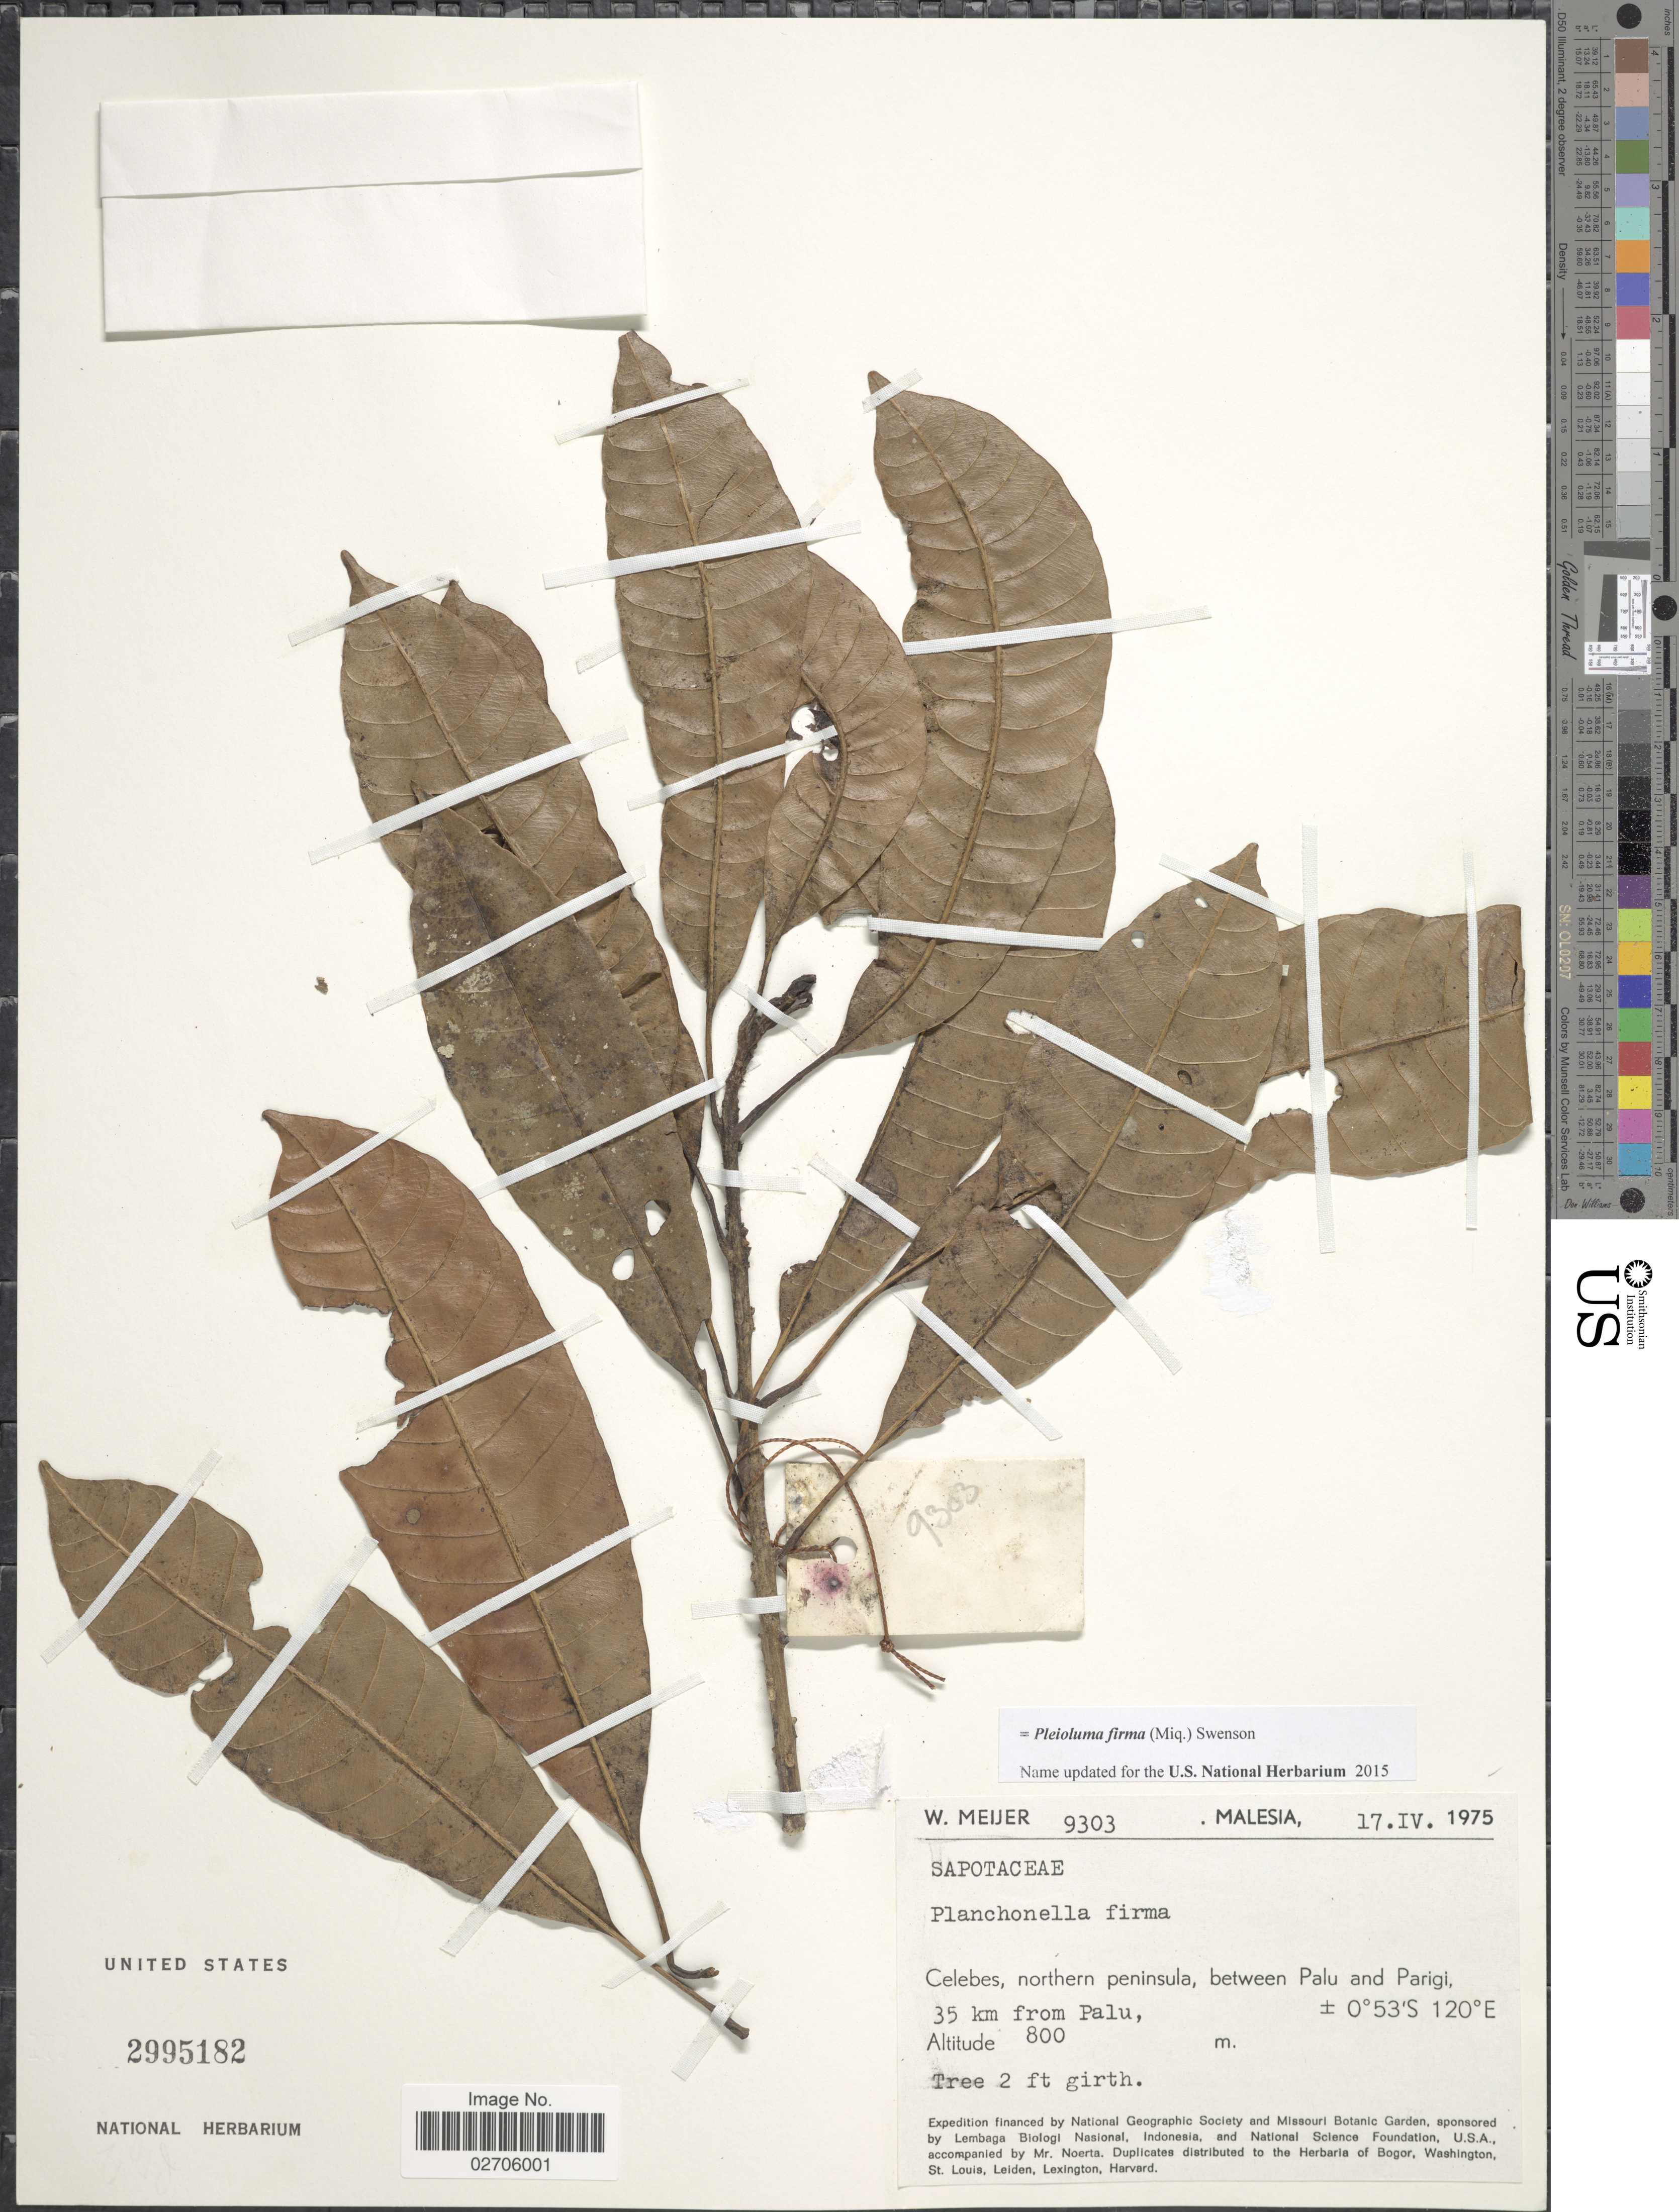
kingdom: Plantae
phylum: Tracheophyta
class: Magnoliopsida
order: Ericales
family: Sapotaceae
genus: Pleioluma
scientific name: Pleioluma firma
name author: (Miq.) Swenson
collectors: W. Meijer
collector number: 9303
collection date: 1975-04-17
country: Malaysia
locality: Celebes, northern peninsula, between Palu and Parigi, 35 km from Palu.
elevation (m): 800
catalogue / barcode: US 2995182